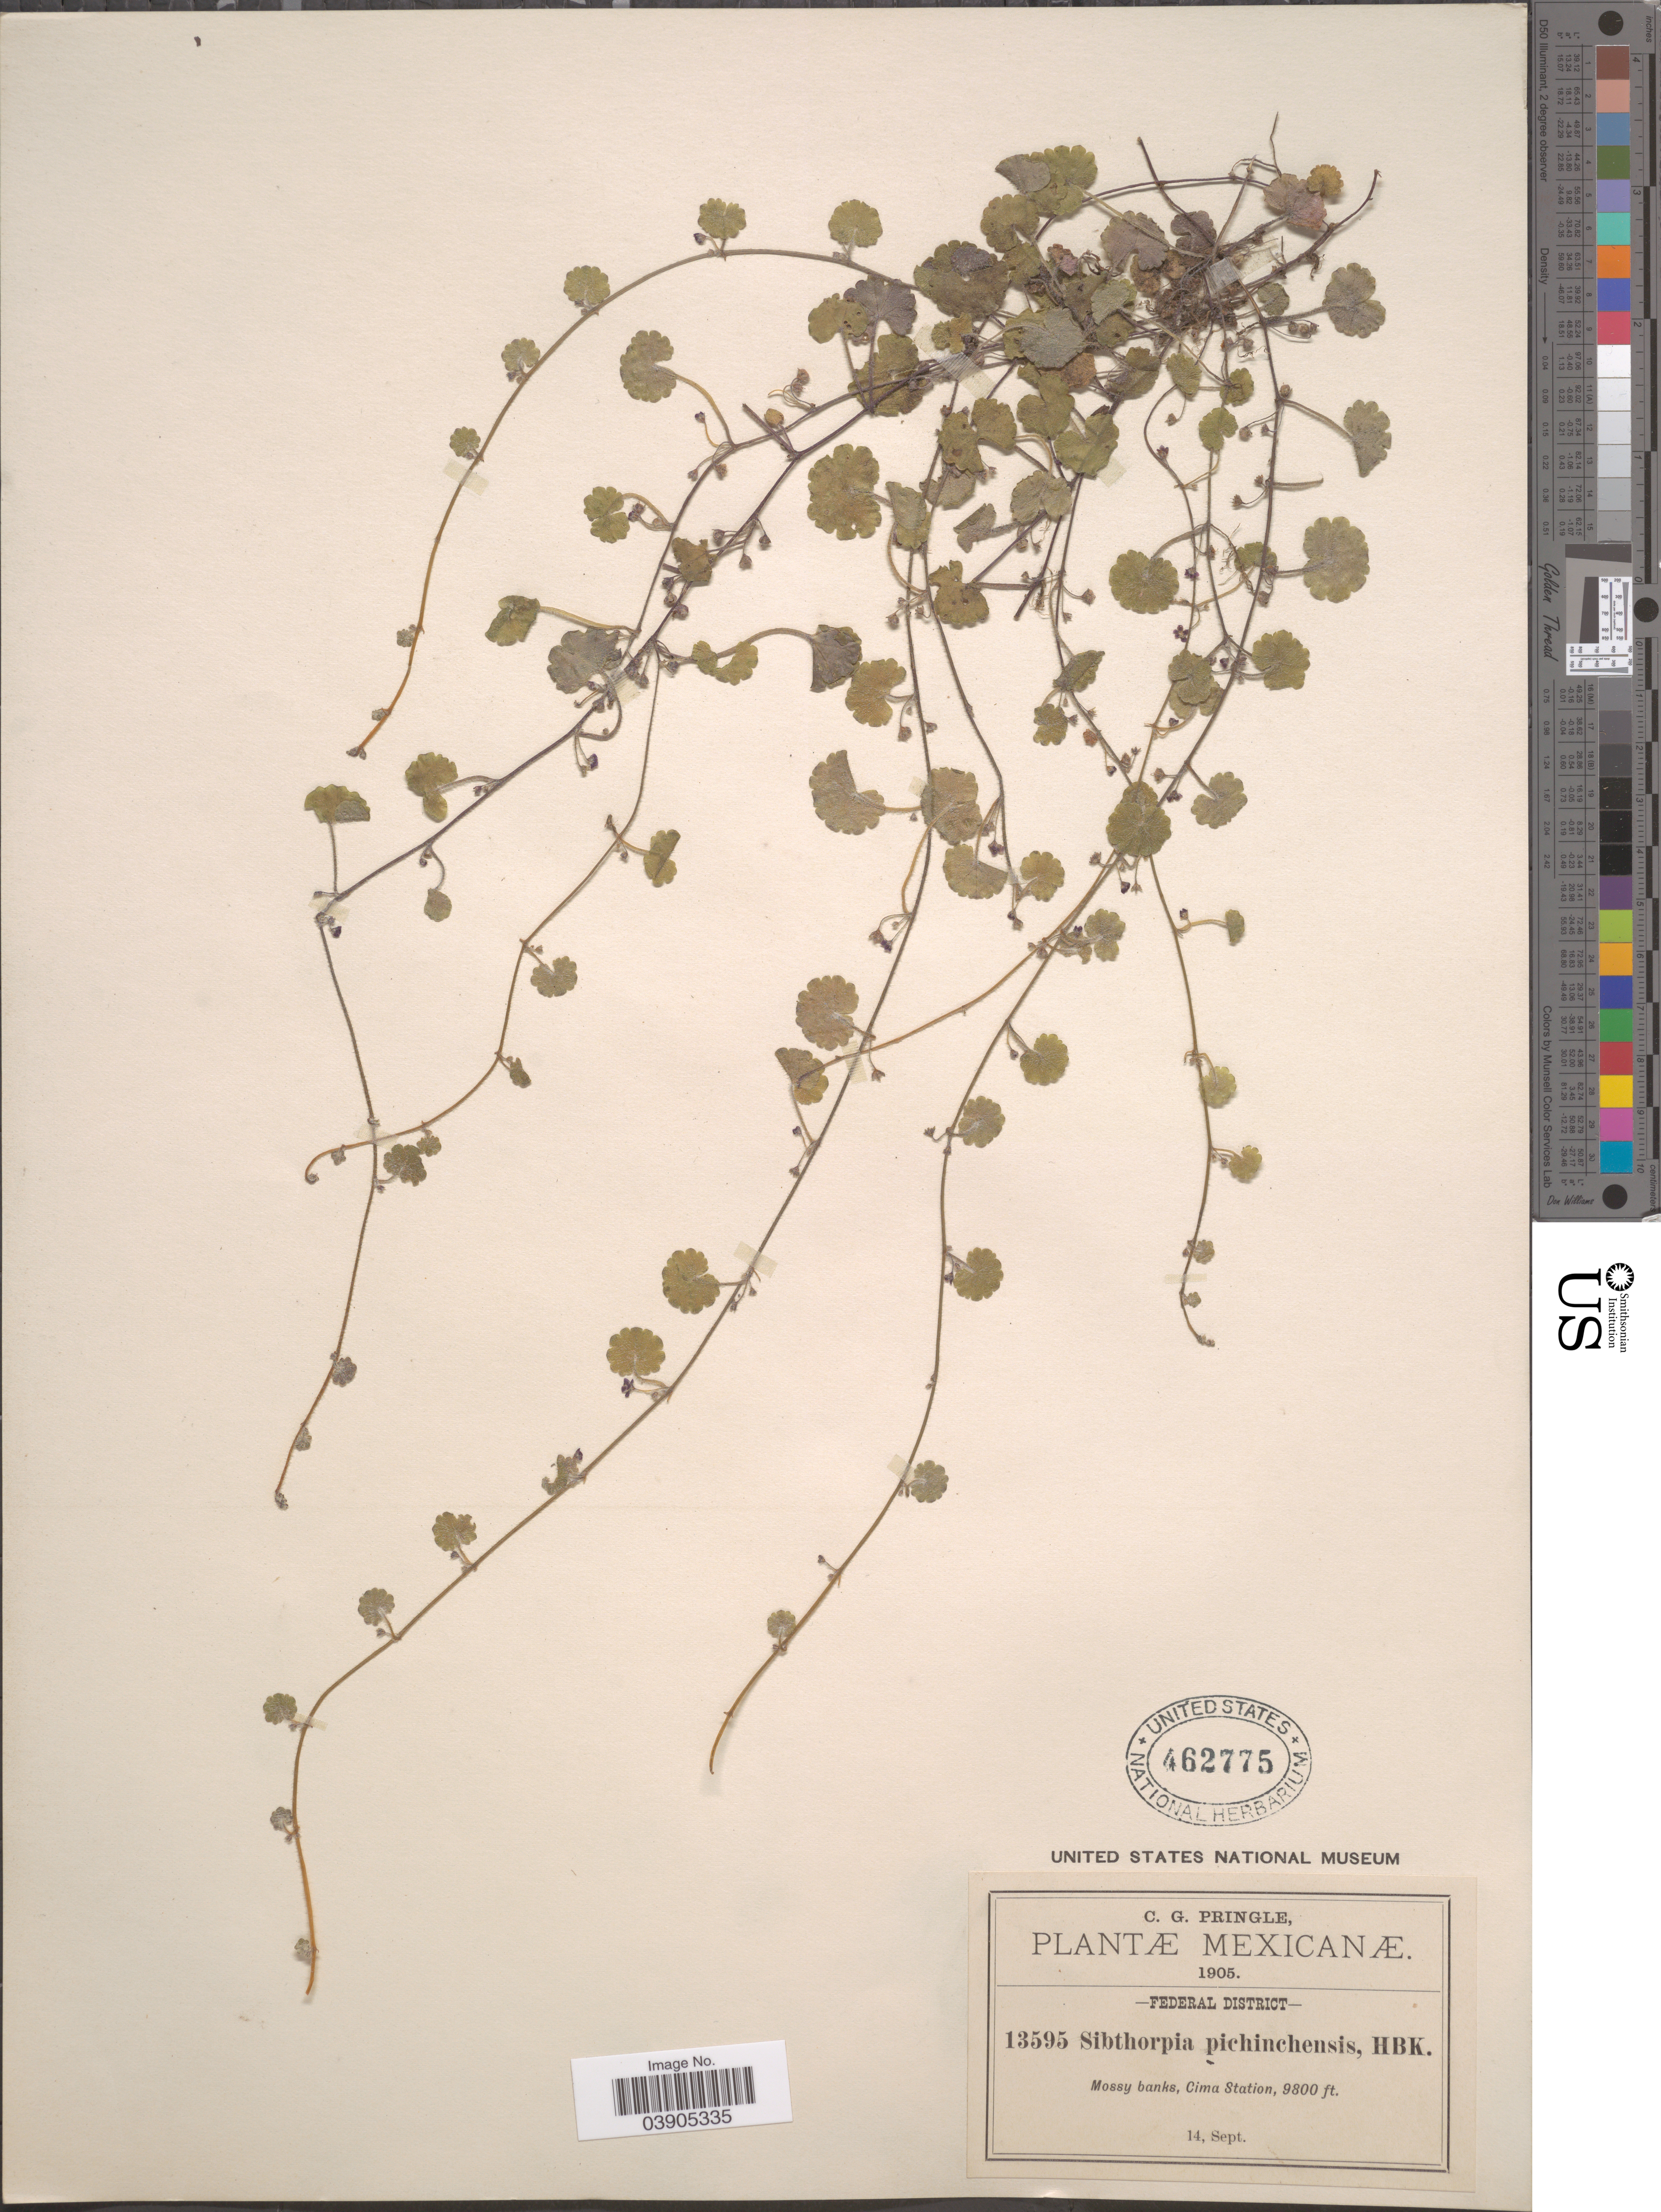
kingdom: Plantae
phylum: Tracheophyta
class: Magnoliopsida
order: Lamiales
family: Plantaginaceae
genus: Sibthorpia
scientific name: Sibthorpia repens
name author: (L.) Kuntze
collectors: C. G. Pringle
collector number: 13595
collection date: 1905-09-14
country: Mexico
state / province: Distrito Federal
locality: Federal District. Mossy banks, Cima Station.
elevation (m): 2987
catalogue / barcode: US 462775